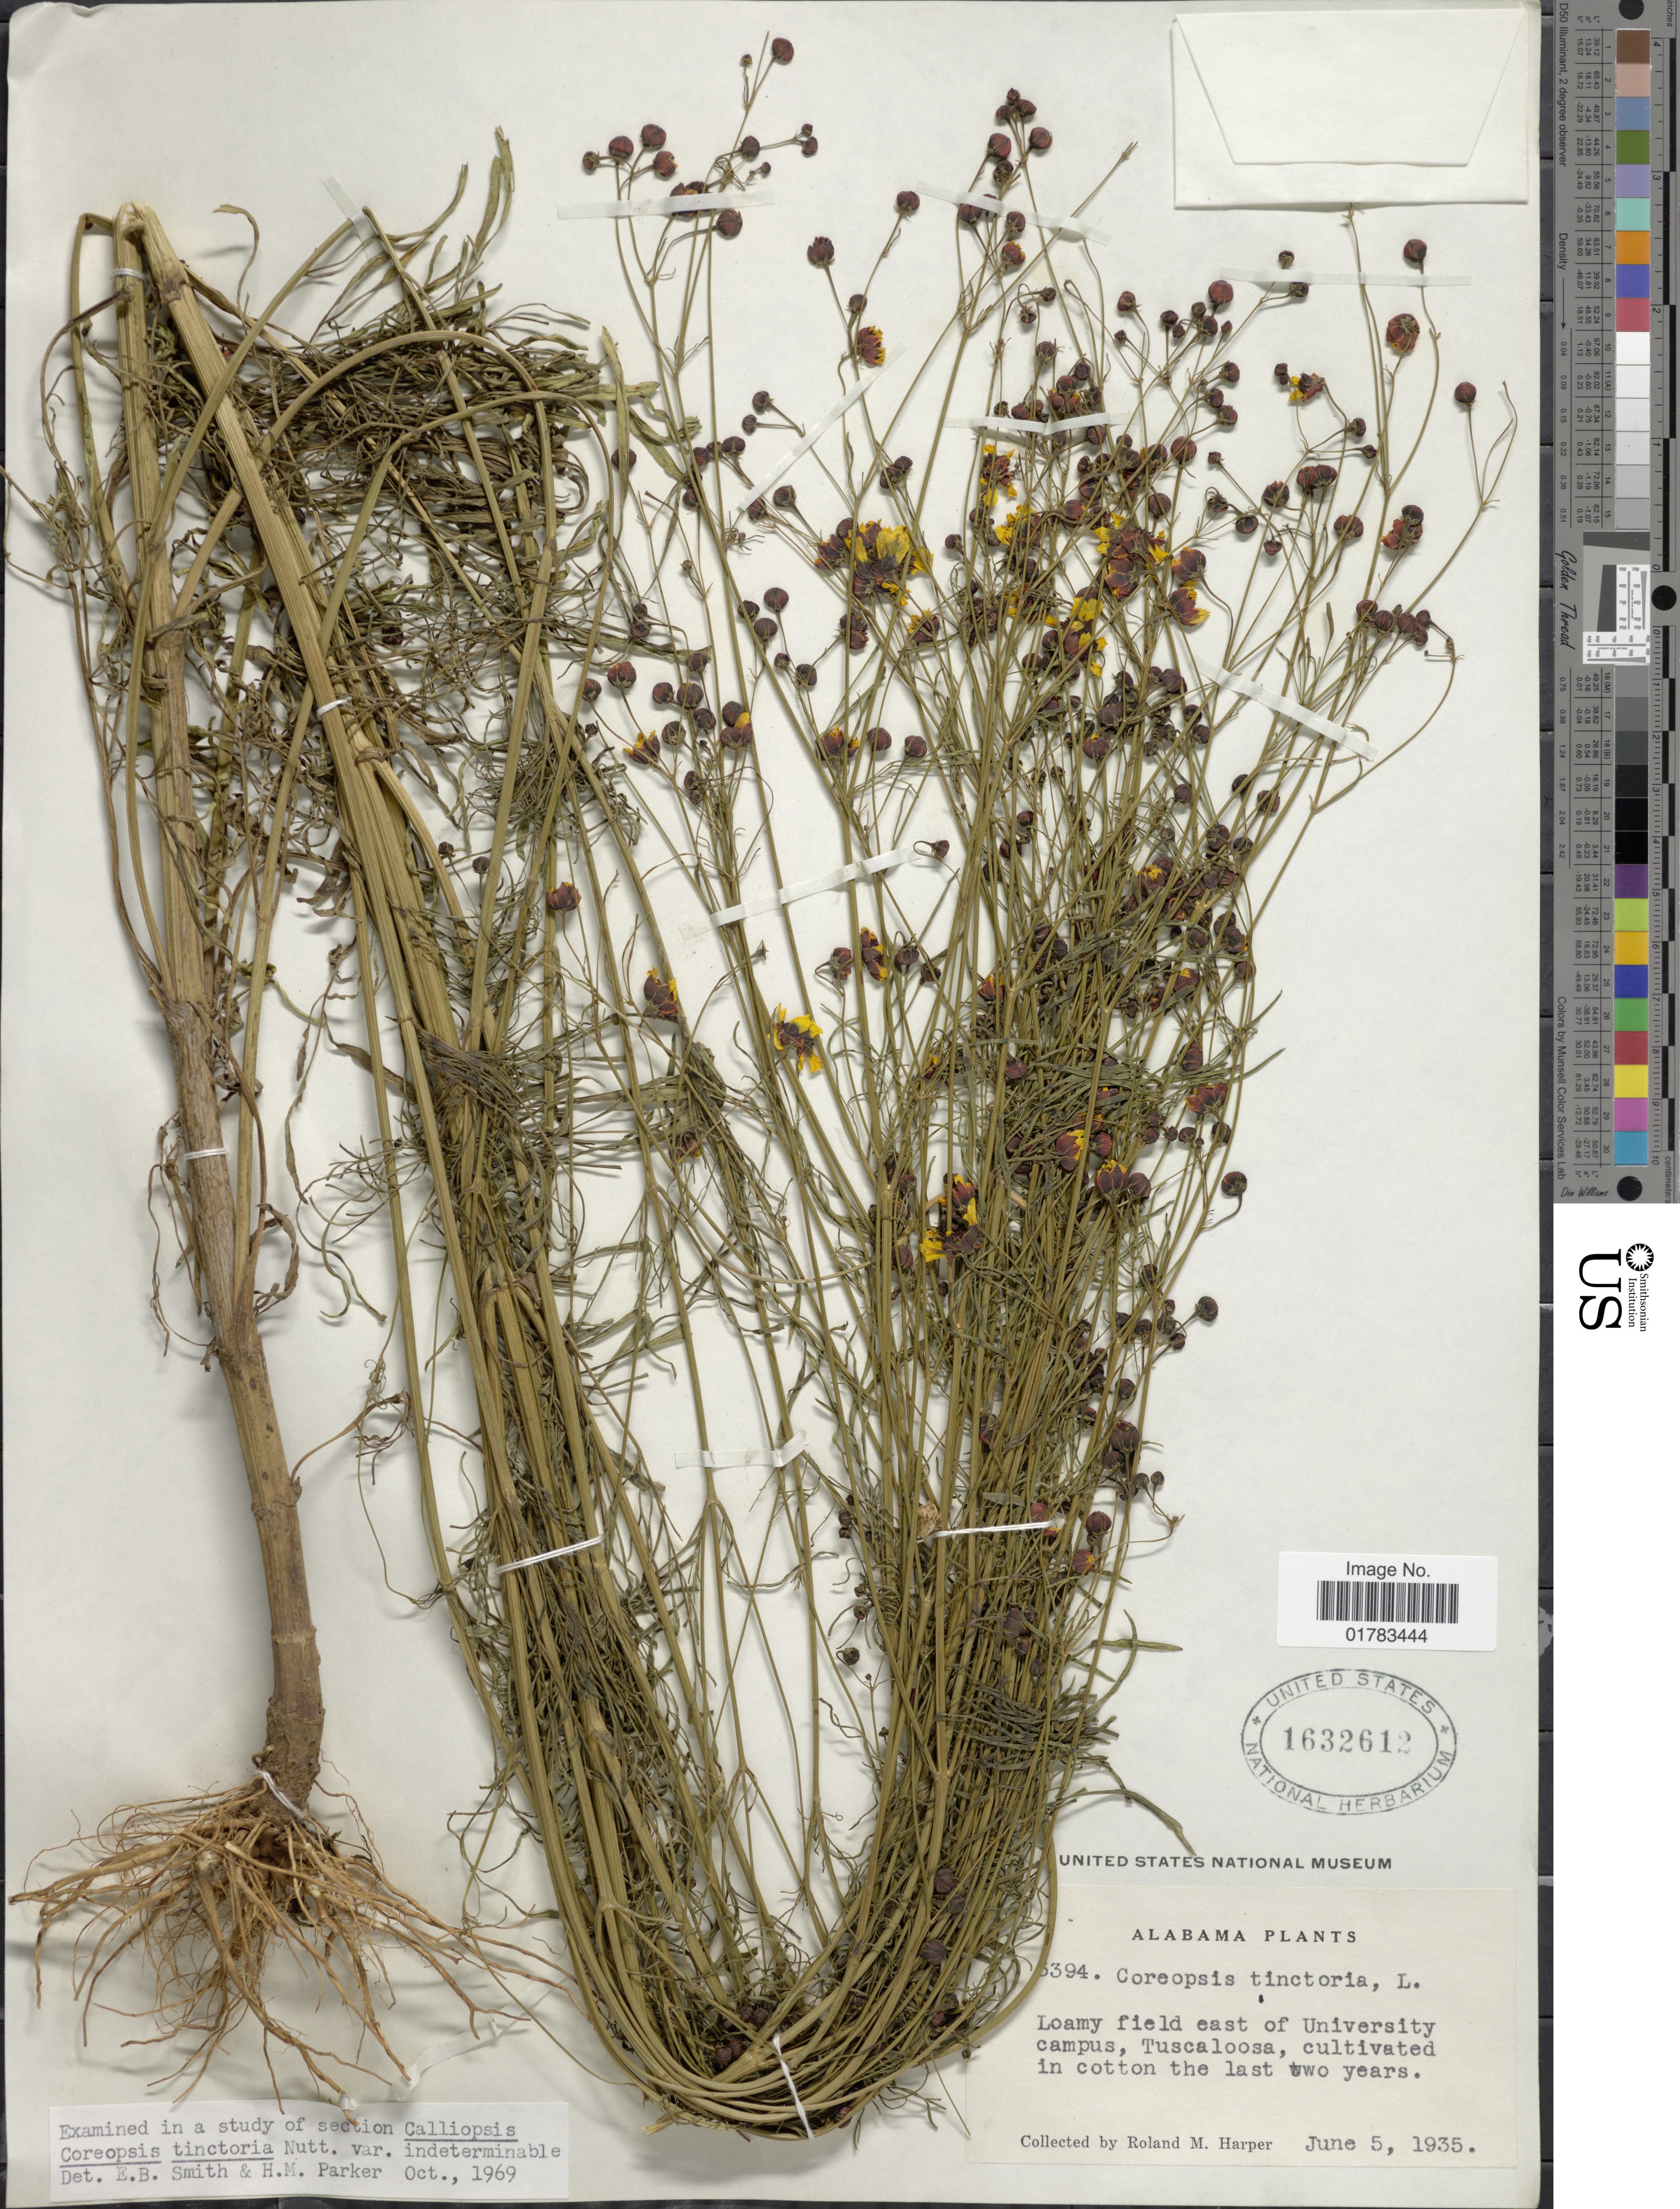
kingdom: Plantae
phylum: Tracheophyta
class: Magnoliopsida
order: Asterales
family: Asteraceae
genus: Coreopsis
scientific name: Coreopsis tinctoria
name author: Nutt.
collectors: R. M. Harper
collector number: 5394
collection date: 1935-06-05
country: United States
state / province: Alabama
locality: Loamy field east of University campus, Tuscaloosa, cultivated in cotton the two years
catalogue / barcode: US 1632612